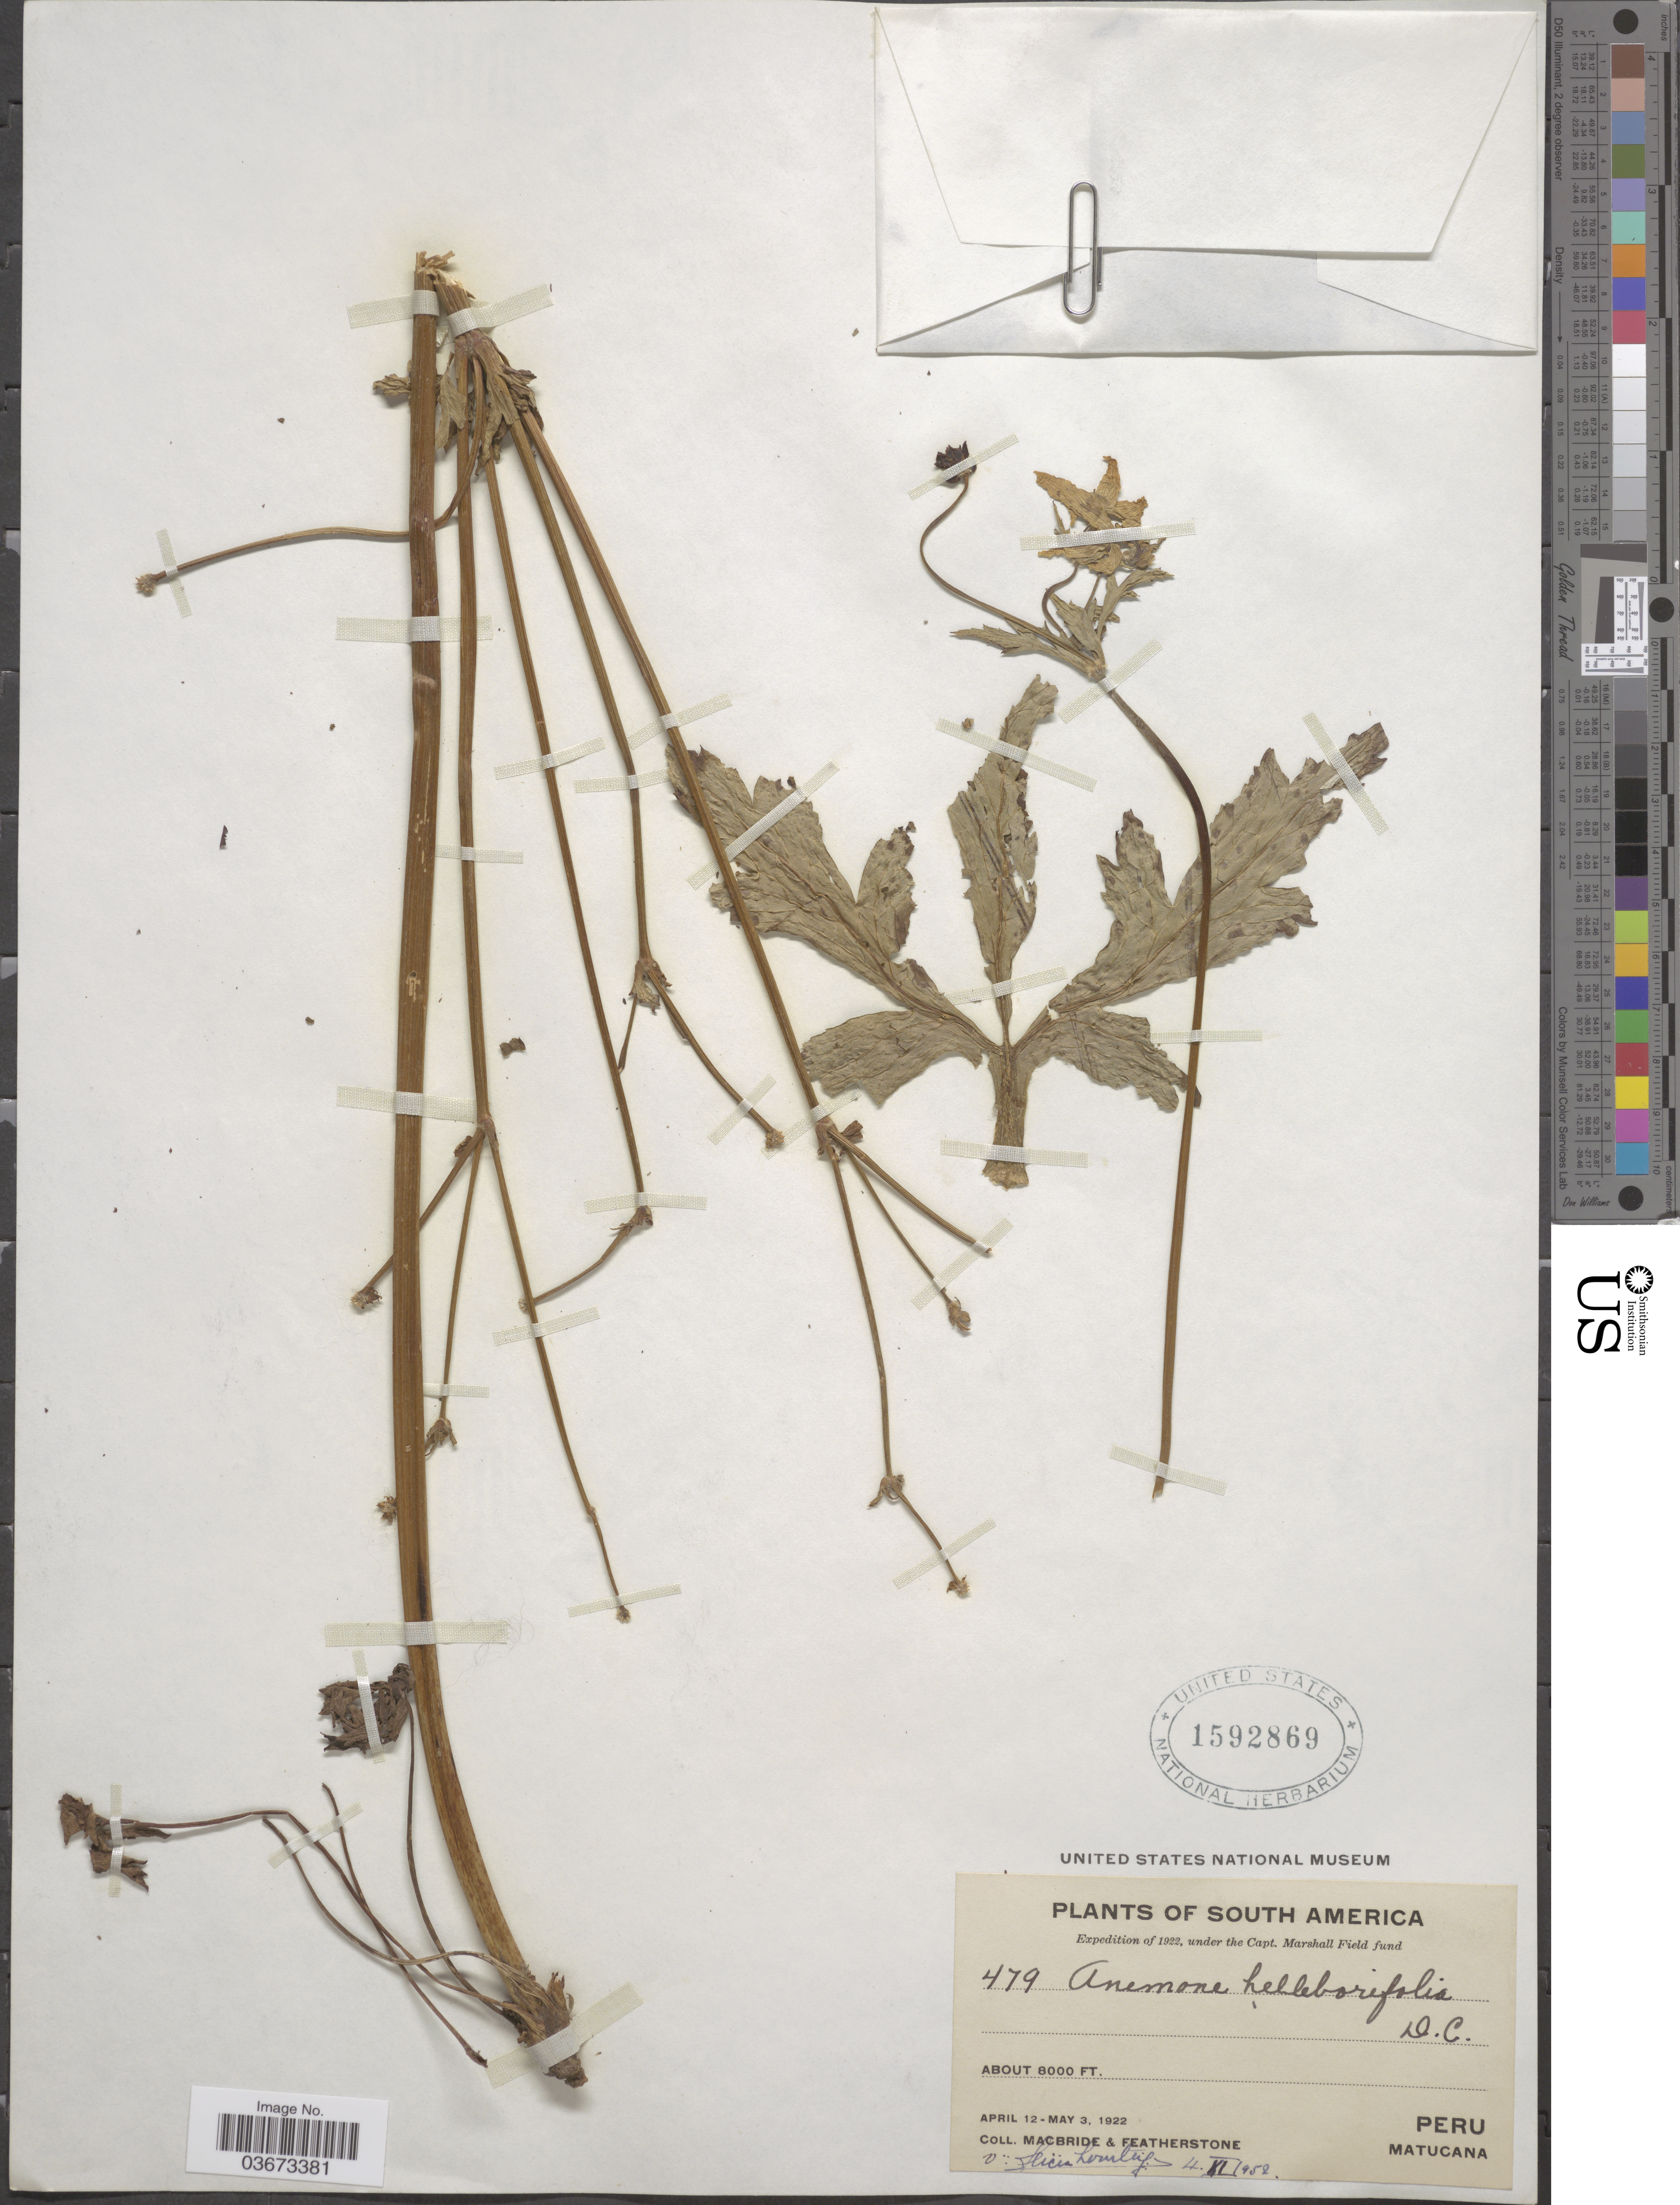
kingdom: Plantae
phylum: Tracheophyta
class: Magnoliopsida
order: Ranunculales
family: Ranunculaceae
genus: Anemone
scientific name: Anemone helleborifolia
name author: DC.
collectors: Macbride, -- & -. Featherstone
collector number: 479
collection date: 1922-04-12/1922-05-03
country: Peru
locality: Matucana.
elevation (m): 2438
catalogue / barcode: US 1592869